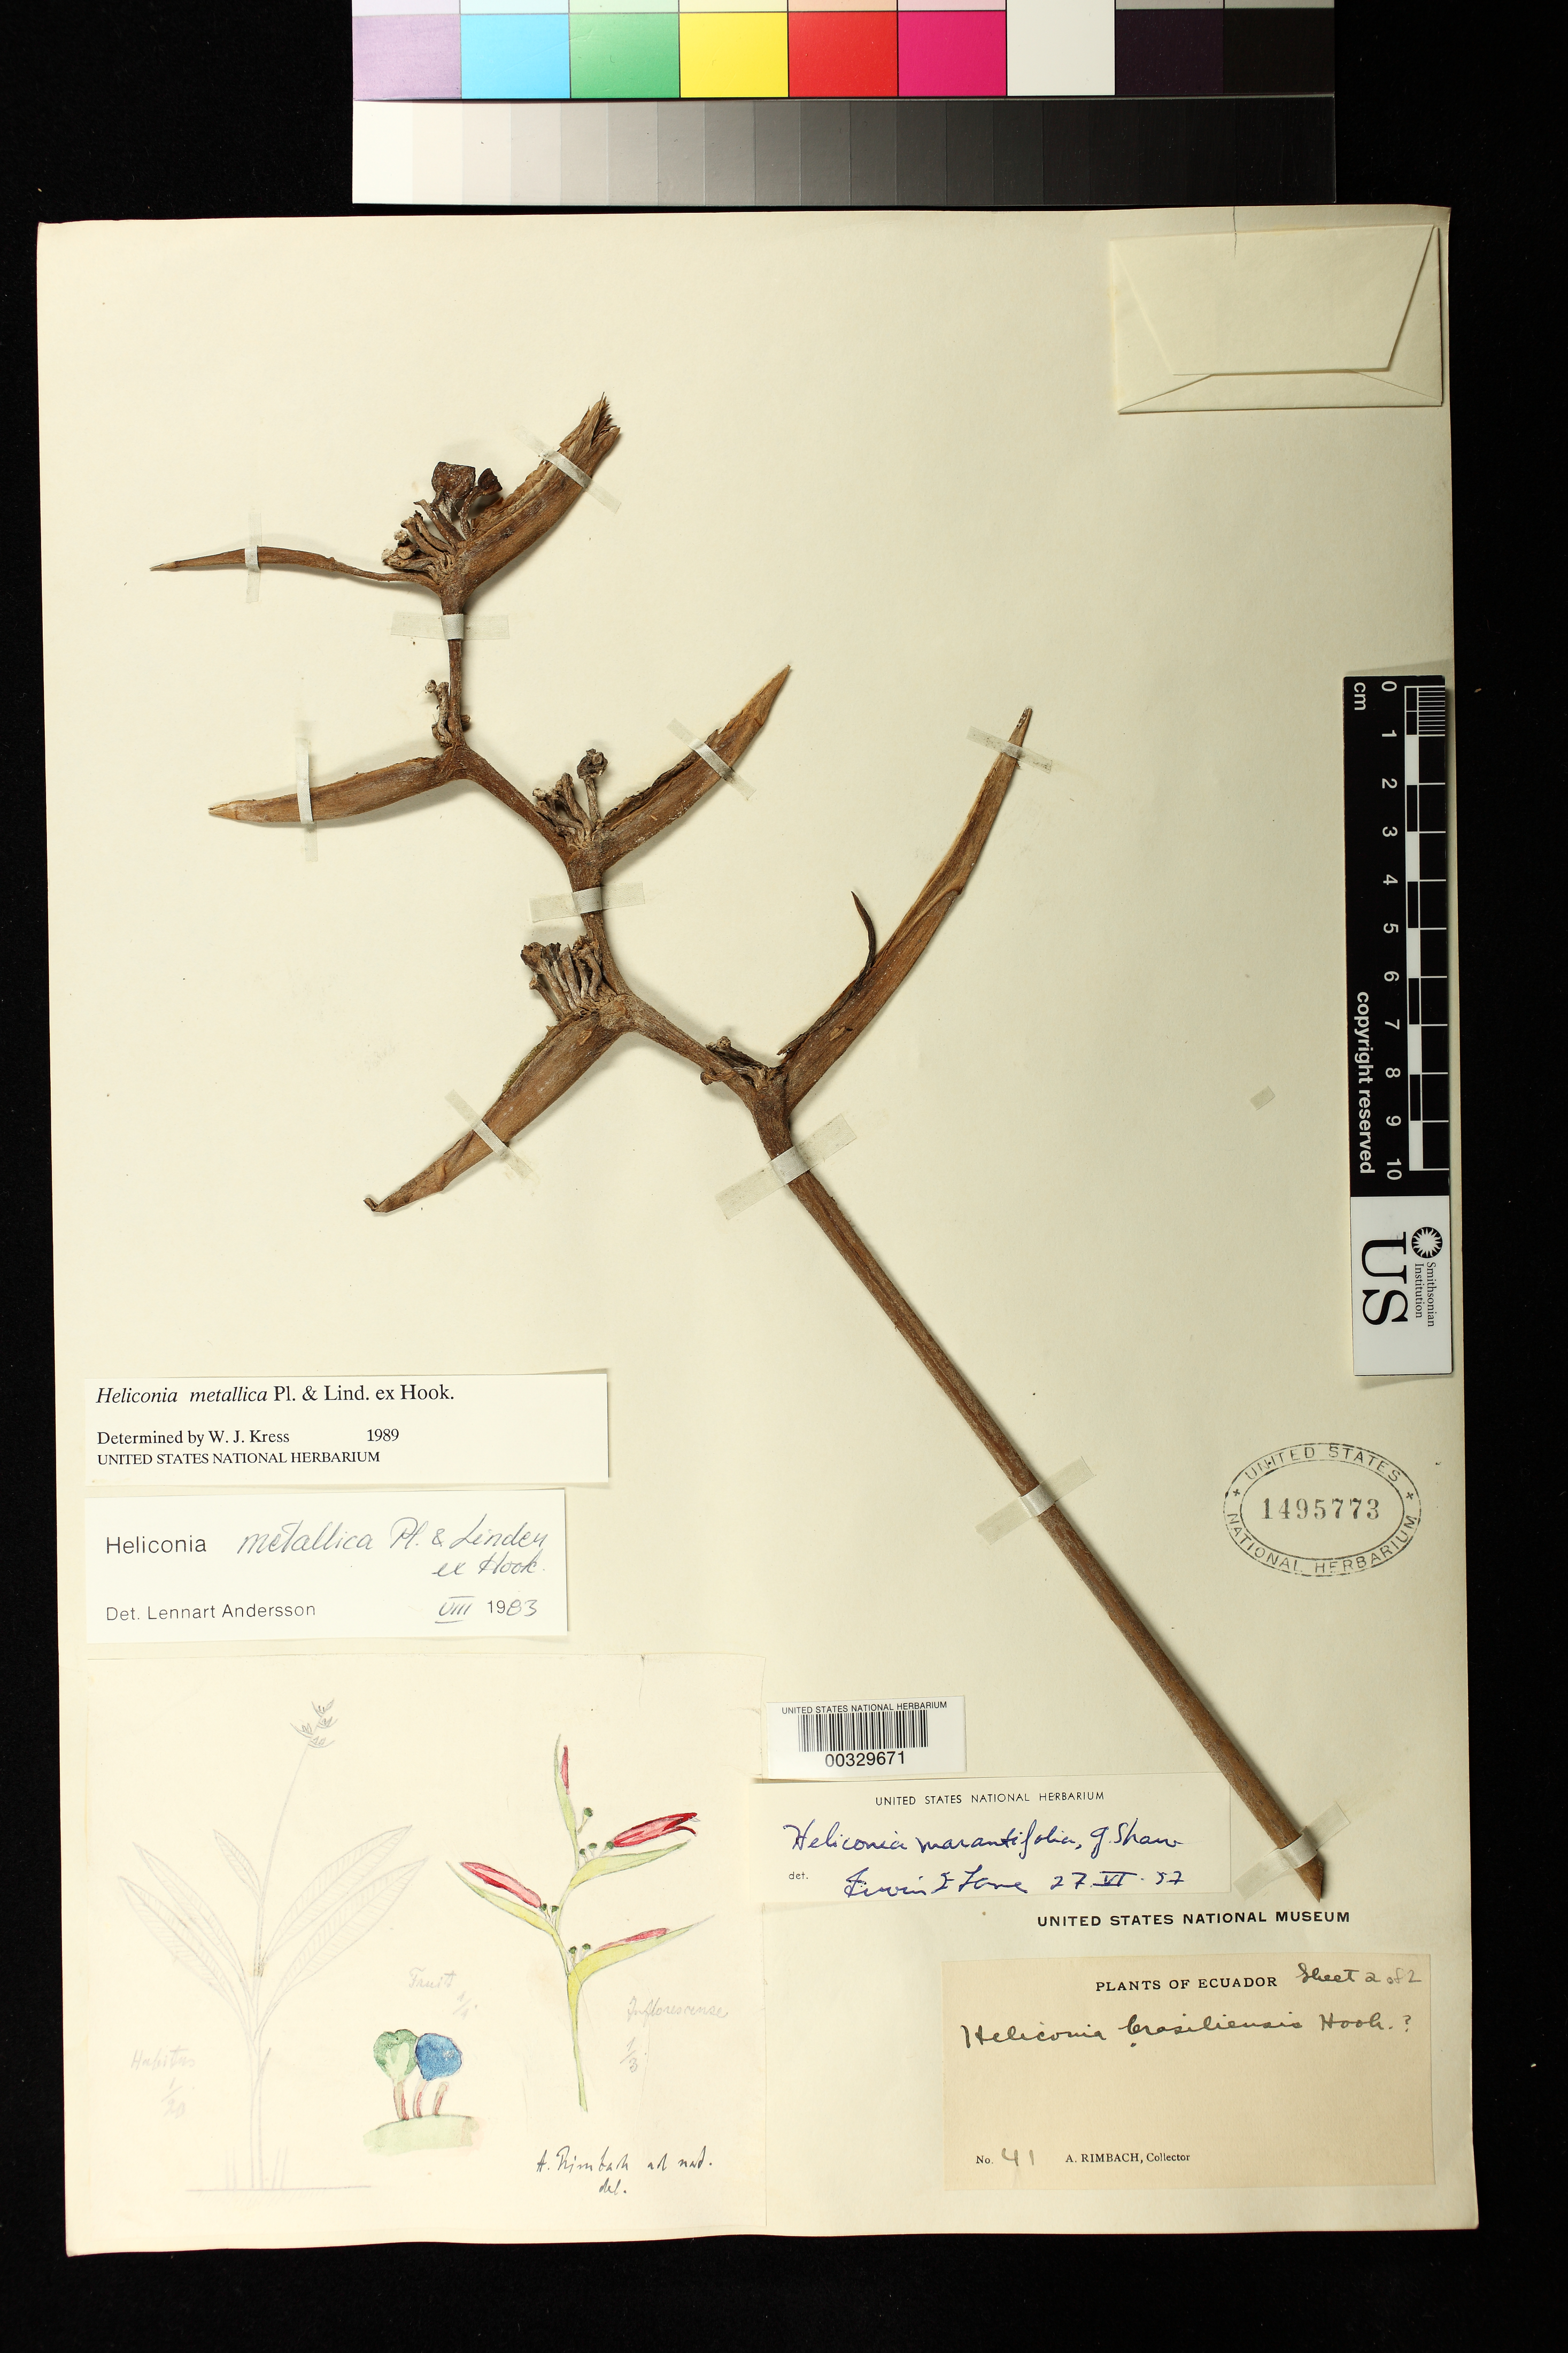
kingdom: Plantae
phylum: Tracheophyta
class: Liliopsida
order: Zingiberales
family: Heliconiaceae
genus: Heliconia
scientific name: Heliconia metallica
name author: Planch. & Linden ex Hook.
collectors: A. Rimbach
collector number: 41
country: Ecuador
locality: Coast-plain, on Rio Chimbo, 100 m in the forest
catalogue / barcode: US 1495773